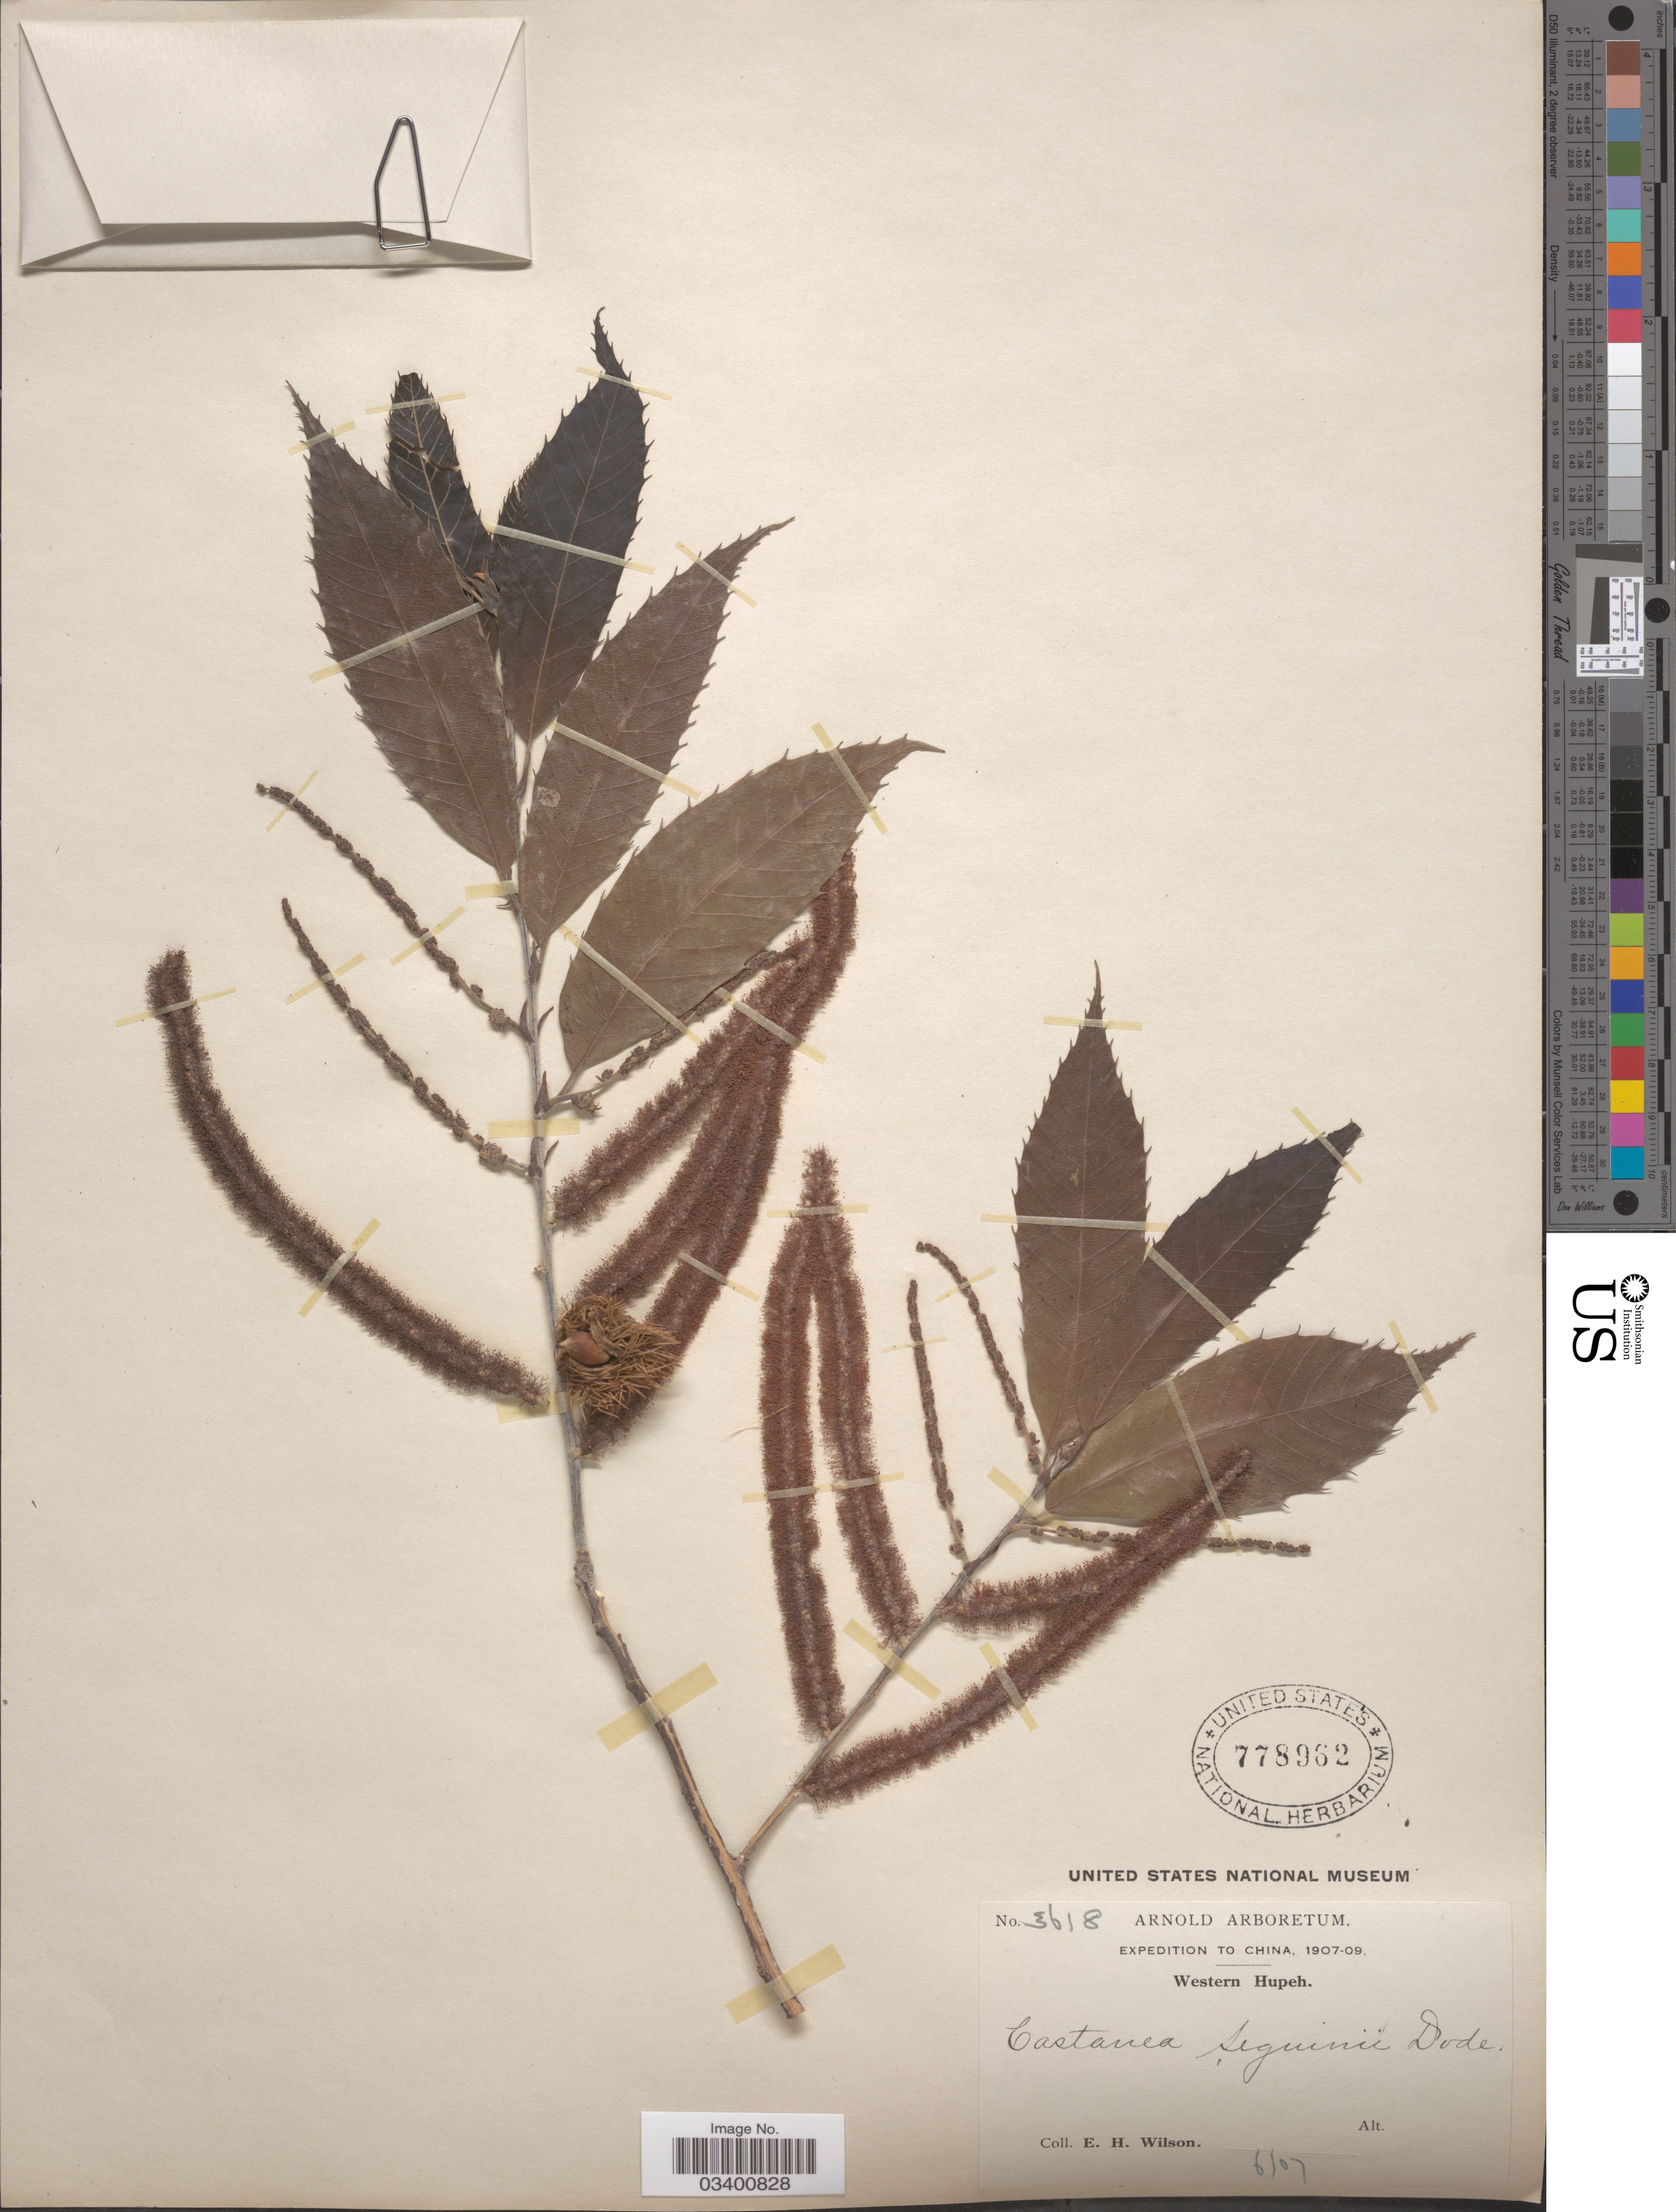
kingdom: Plantae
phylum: Tracheophyta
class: Magnoliopsida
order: Fagales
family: Fagaceae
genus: Castanea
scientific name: Castanea seguinii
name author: Dode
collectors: E. Wilson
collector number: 3618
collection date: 1907-06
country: China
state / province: Hubei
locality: Western Hupeh.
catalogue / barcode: US 778962